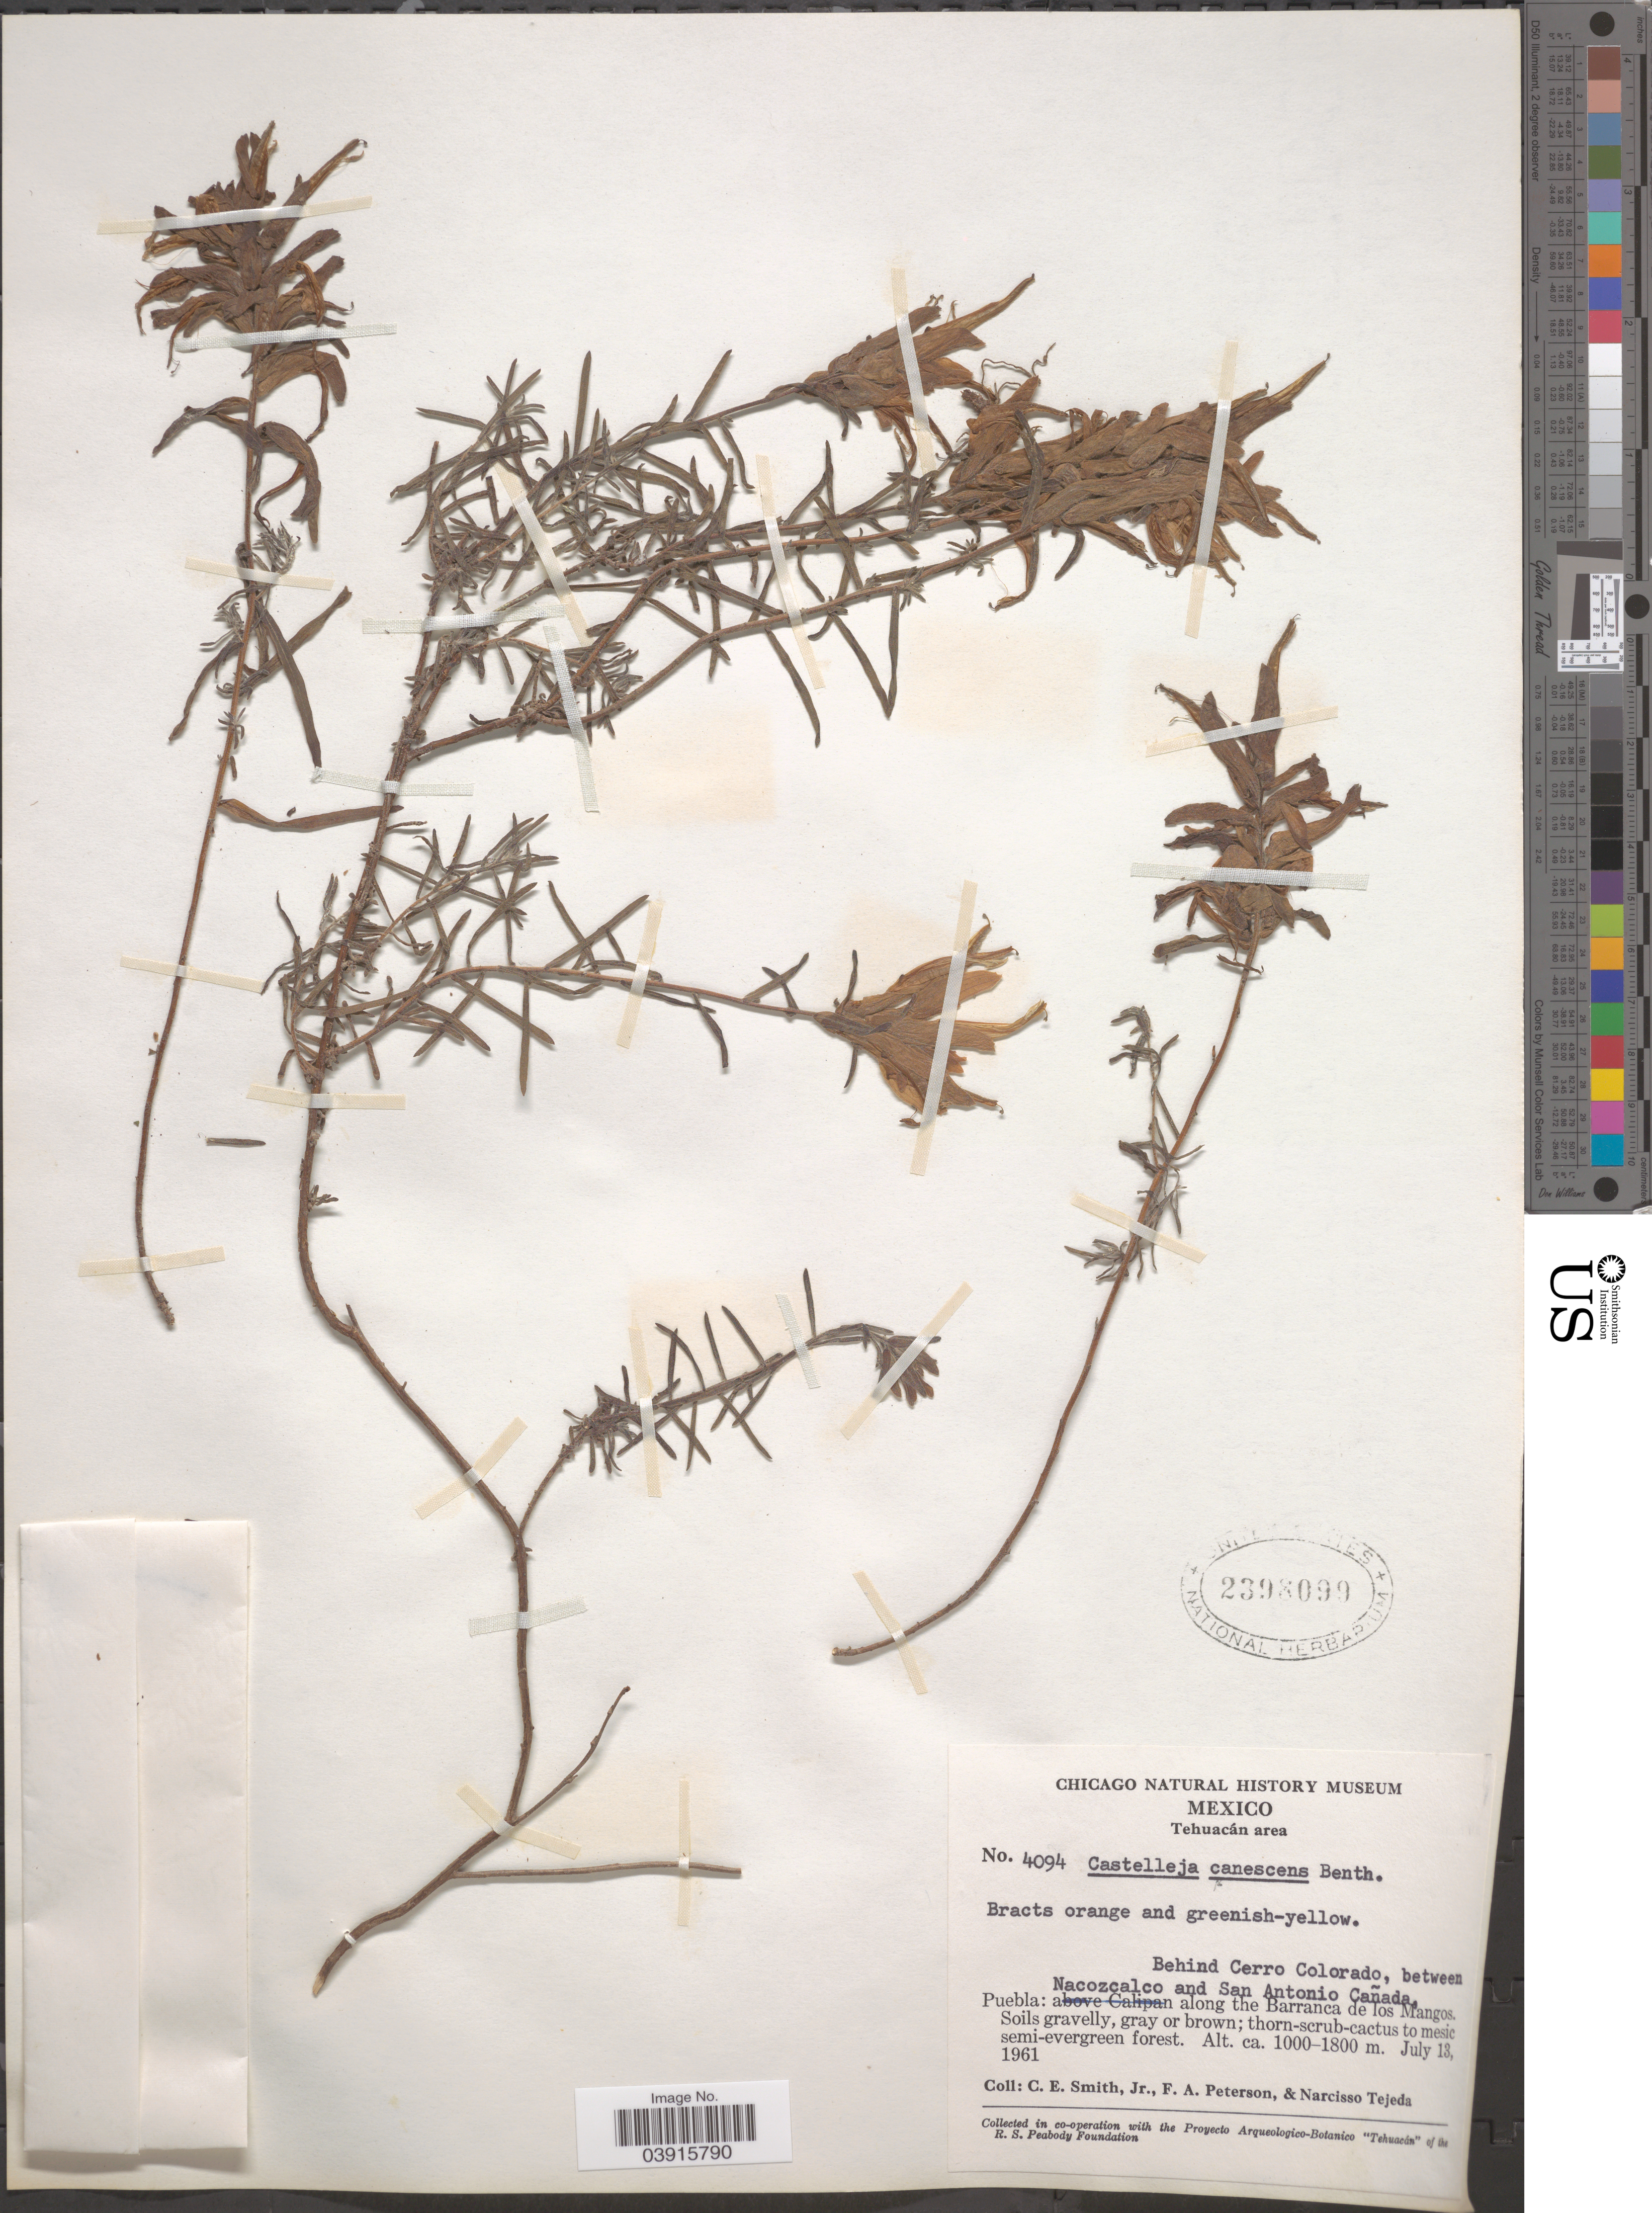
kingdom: Plantae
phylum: Tracheophyta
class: Magnoliopsida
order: Lamiales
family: Orobanchaceae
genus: Castilleja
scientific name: Castilleja tenuiflora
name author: Benth.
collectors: C. E. Smith Jr., F. A. Peterson & N. Tejeda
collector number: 4094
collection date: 1961-07-13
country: Mexico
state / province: Puebla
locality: Tehuacán area. Behind Cerro Colorado, between Nacozcalco and San Antonio Cañada, along the Barranca de los Mangos.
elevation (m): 1000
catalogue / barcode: US 2398099